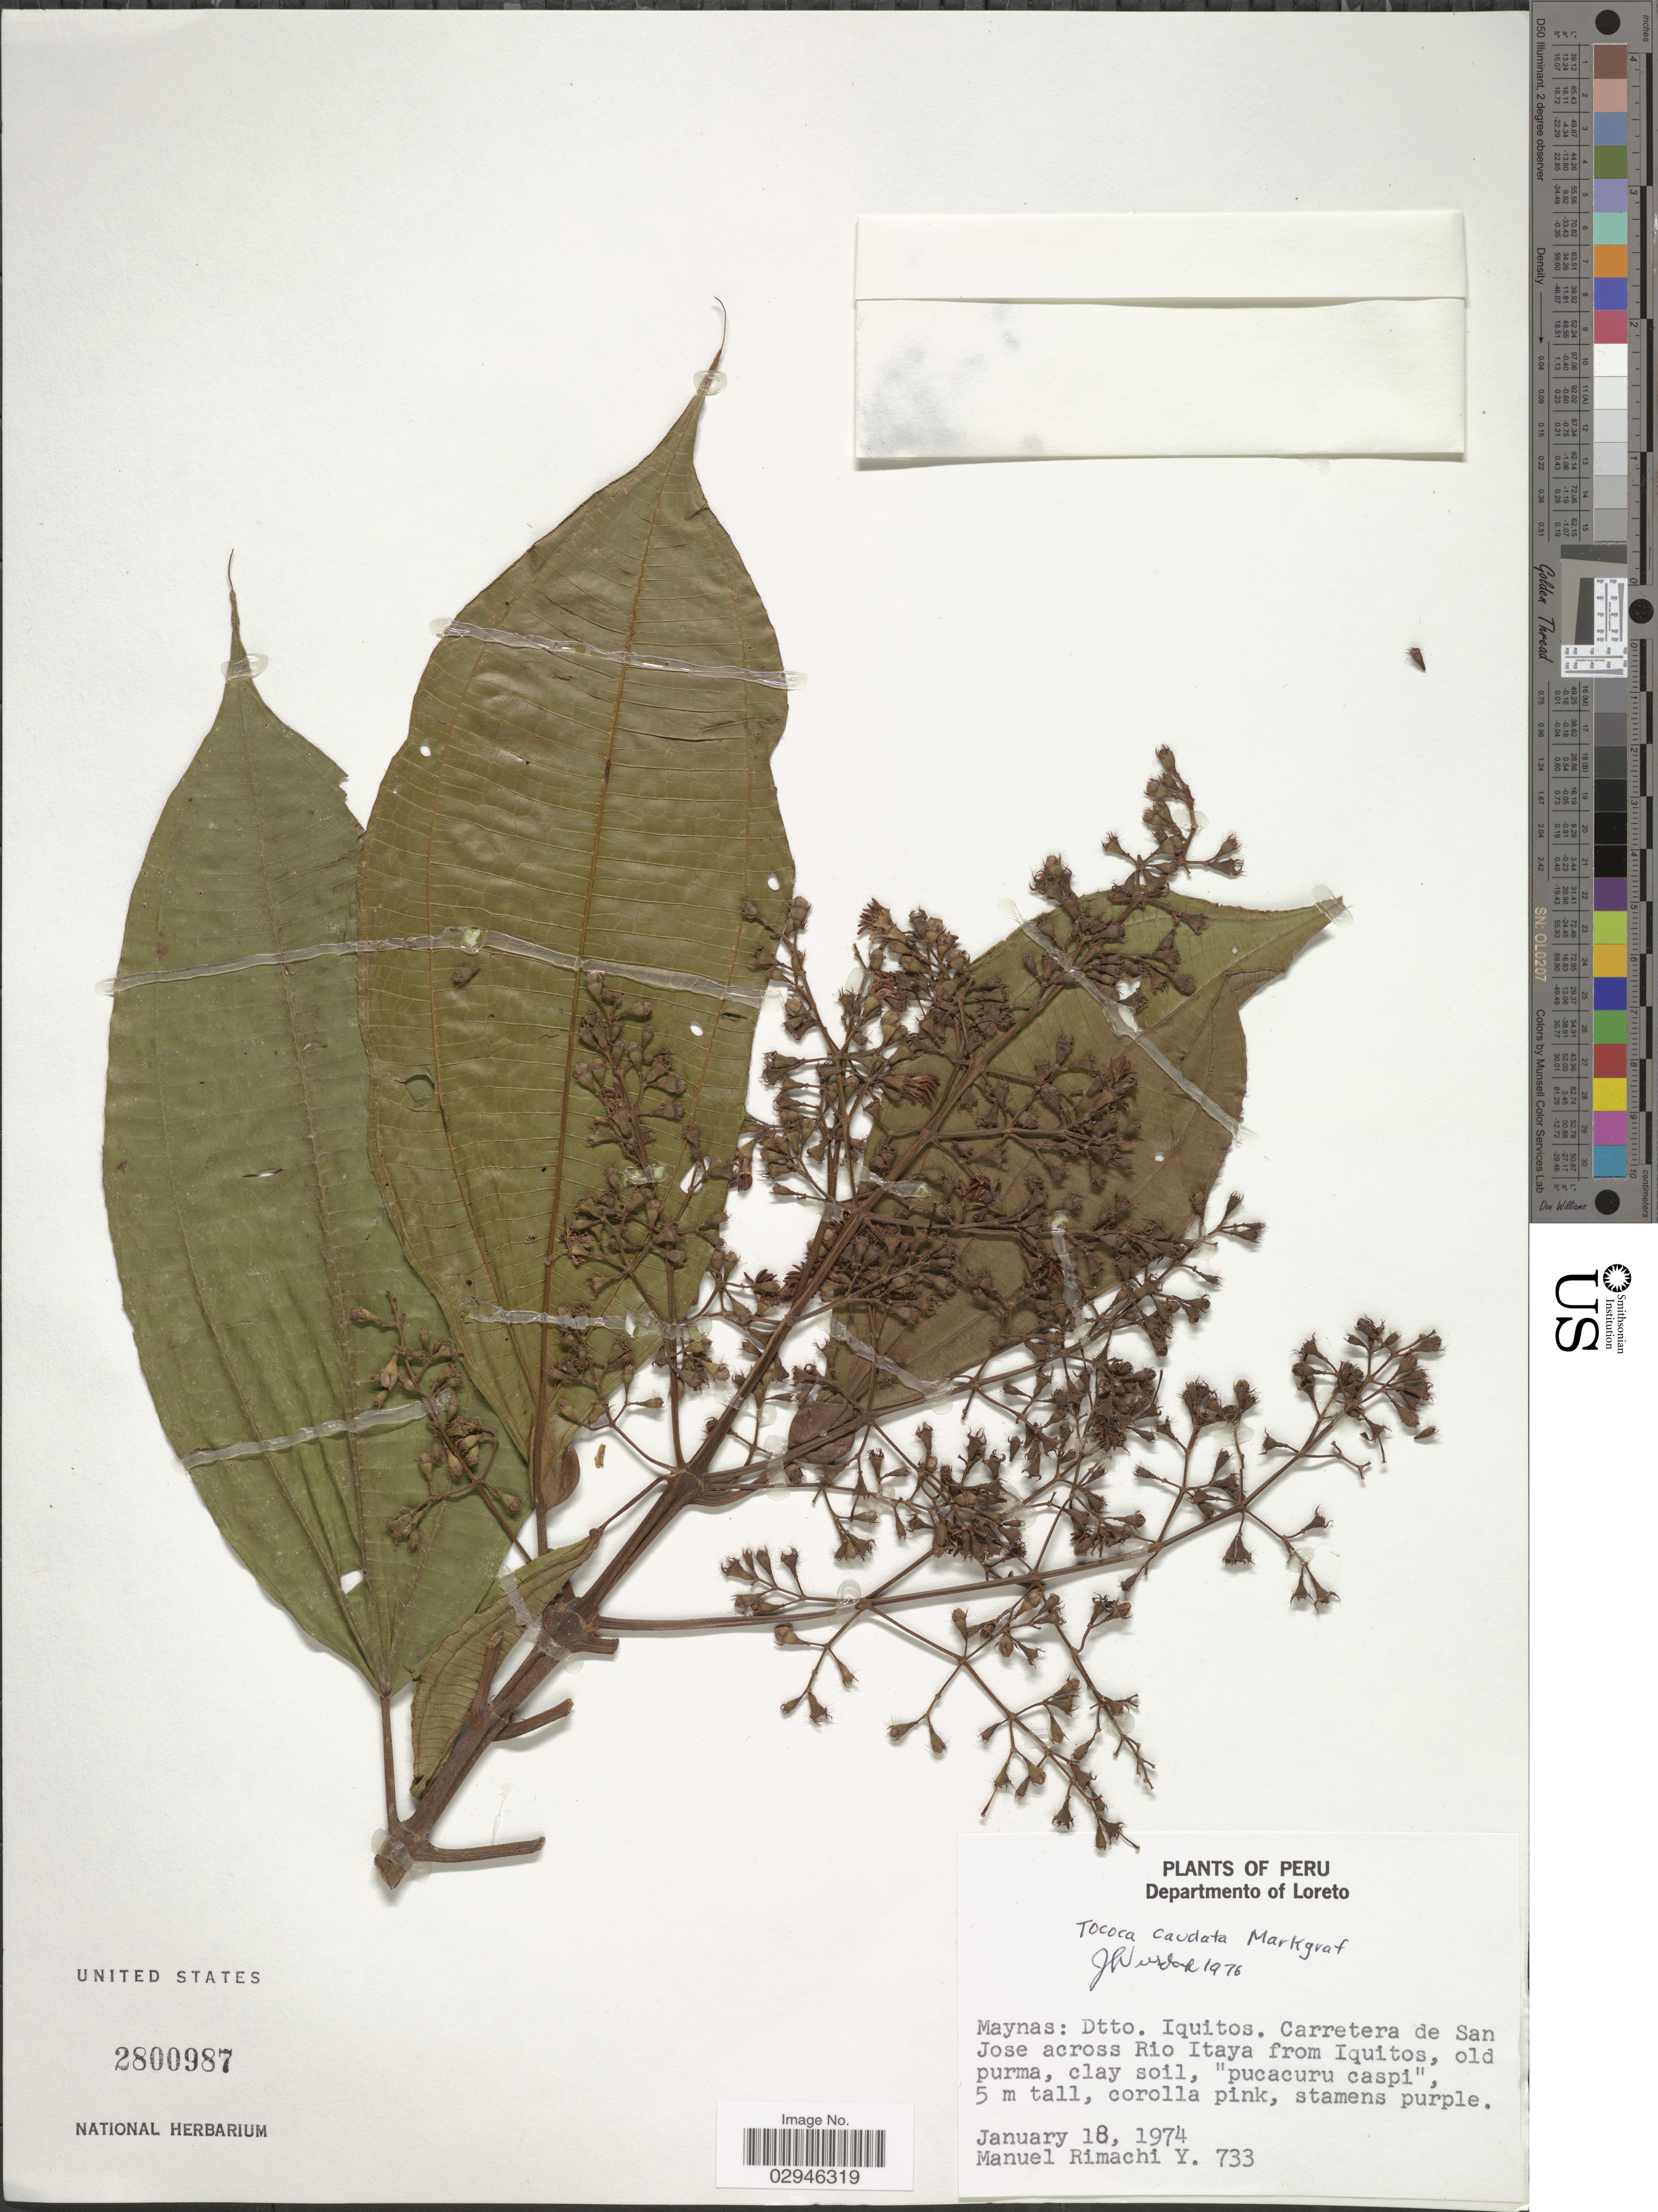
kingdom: Plantae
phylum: Tracheophyta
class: Magnoliopsida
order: Myrtales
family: Melastomataceae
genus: Tococa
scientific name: Tococa caudata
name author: Markgr.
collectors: M. Rimachi Y.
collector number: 733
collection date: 1974-01-18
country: Peru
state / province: Loreto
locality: Departmento of Loreto, Maynas: Dtto. Iquitos, Carretera de San Jose across Rio Itaya from Iquitos.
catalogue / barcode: US 2800987